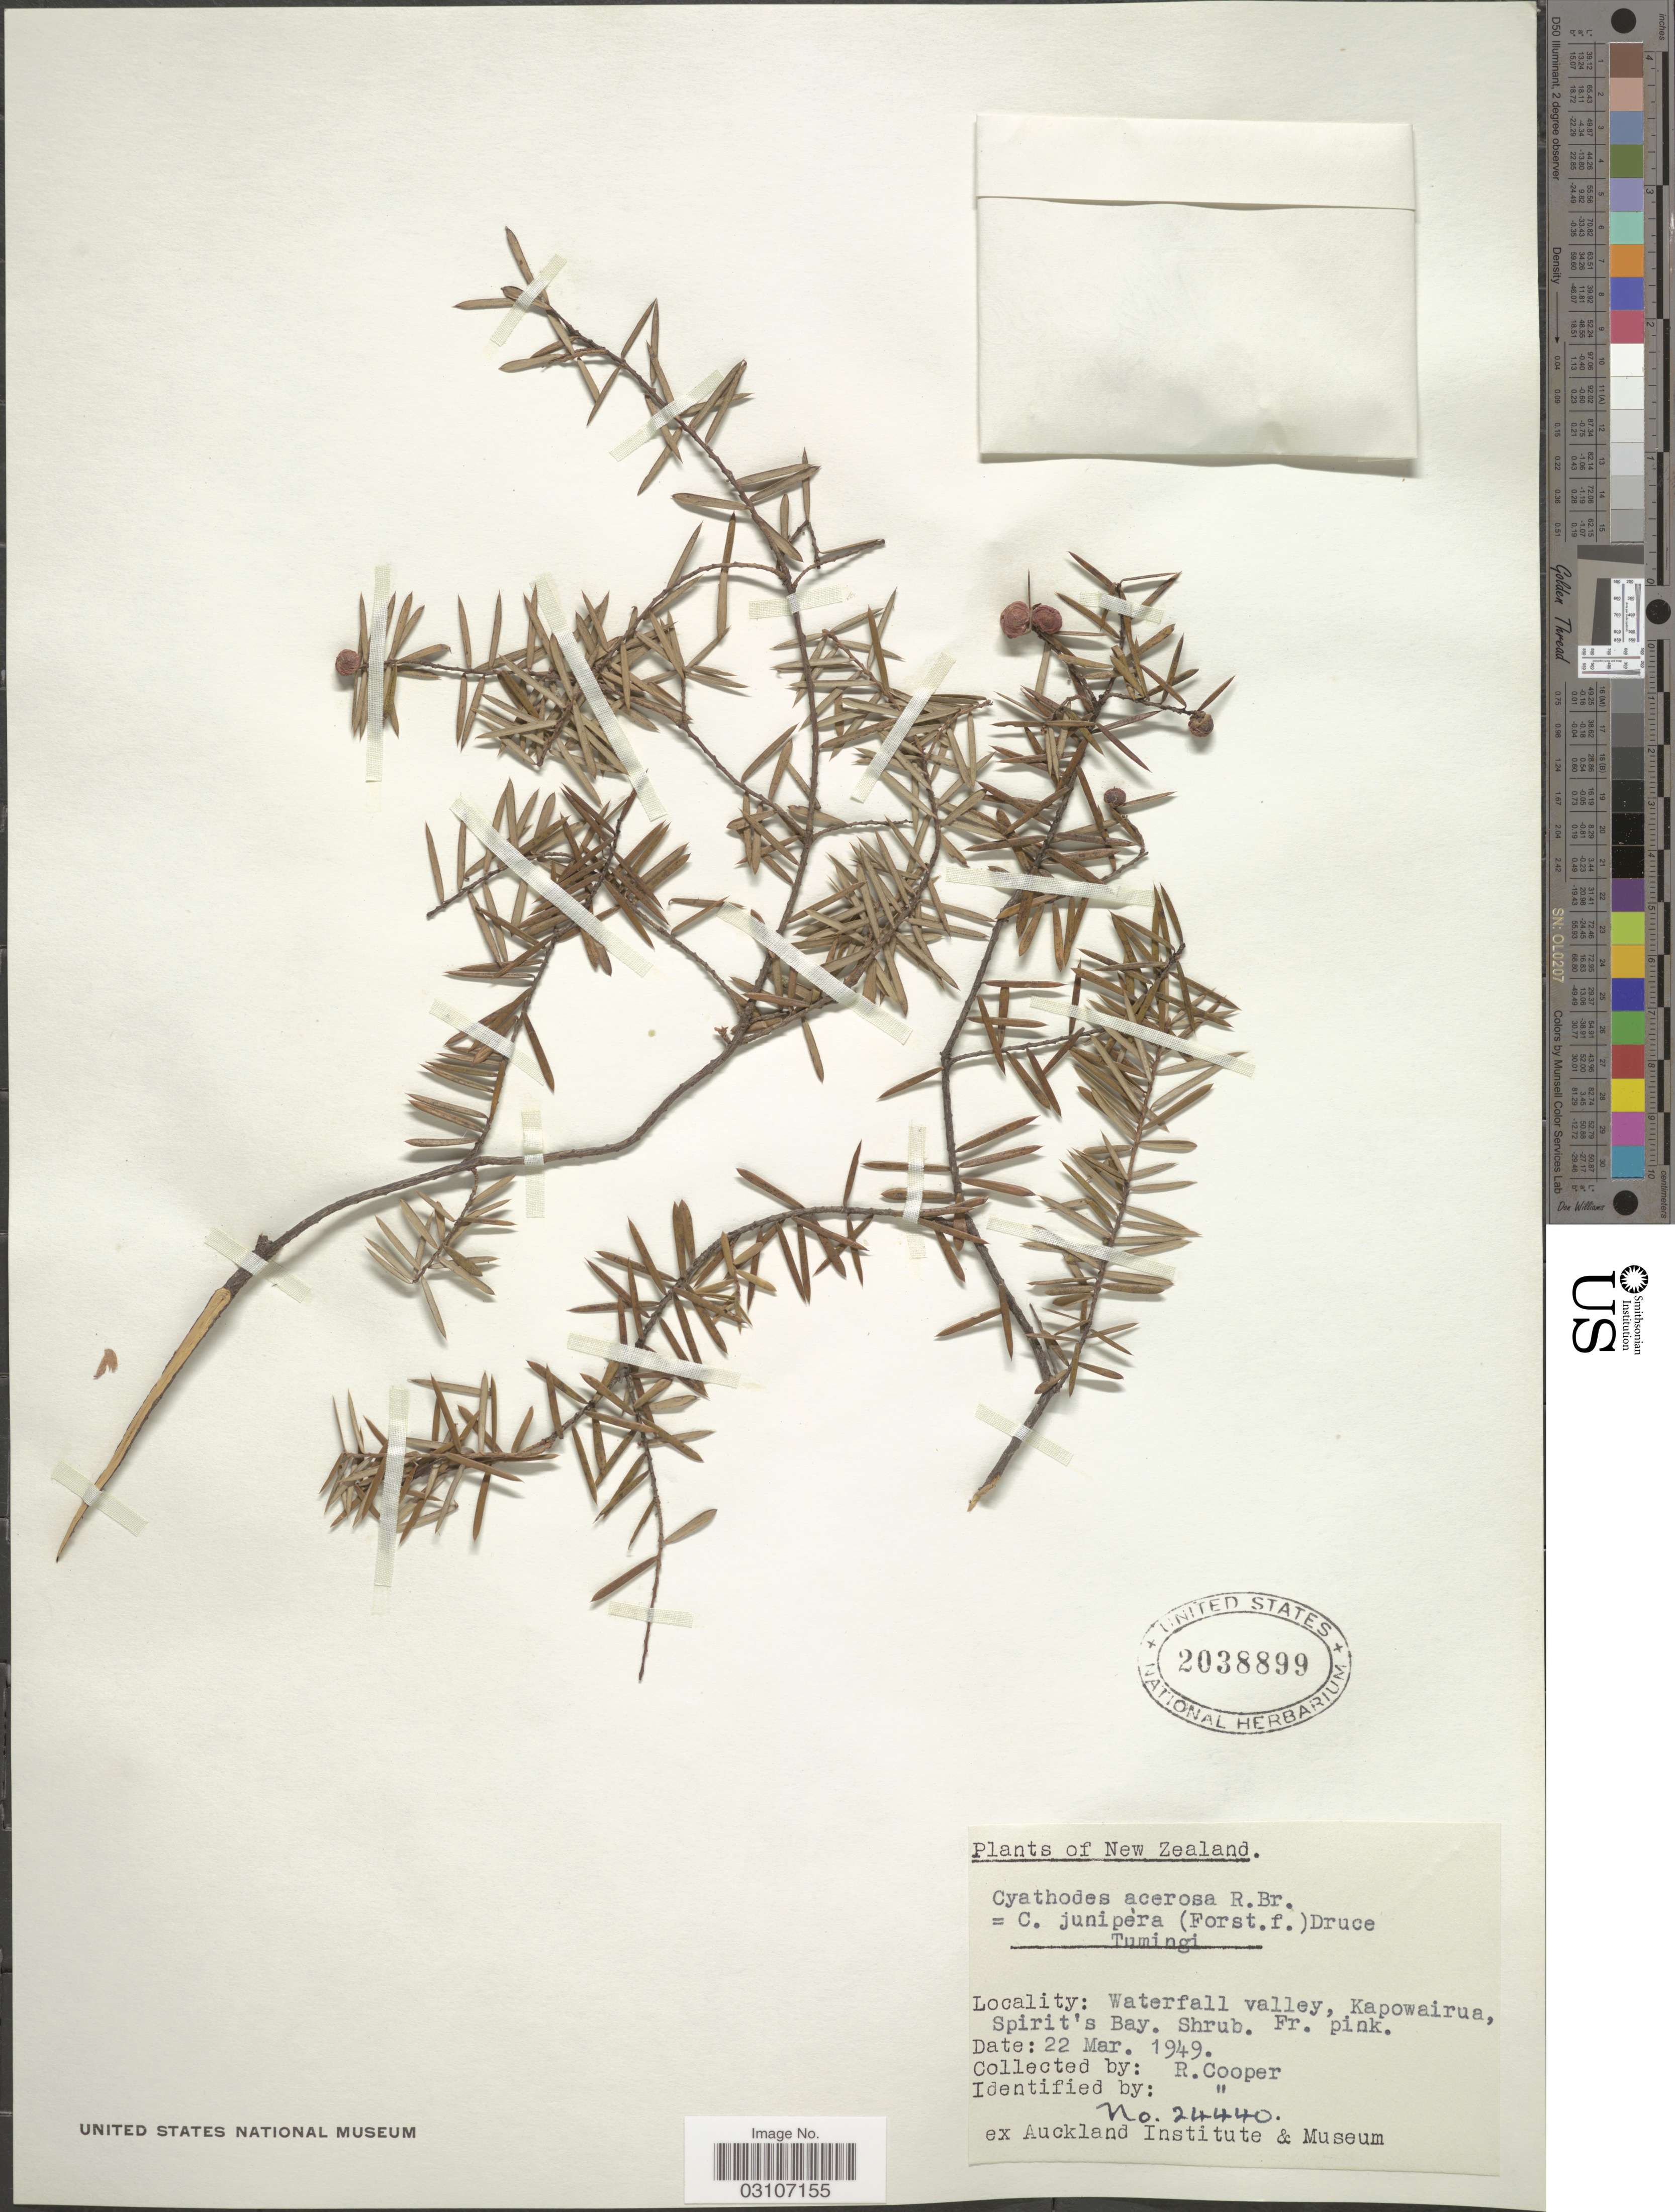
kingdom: Plantae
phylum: Tracheophyta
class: Magnoliopsida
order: Ericales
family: Ericaceae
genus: Cyathodes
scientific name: Cyathodes acerosa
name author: (Gaertn.) Roem. & Schult.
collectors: R. Cooper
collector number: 24440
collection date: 1949-03-22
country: New Zealand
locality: Waterfall valley, Kapowairua, Spirit's Bay.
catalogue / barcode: US 2038899